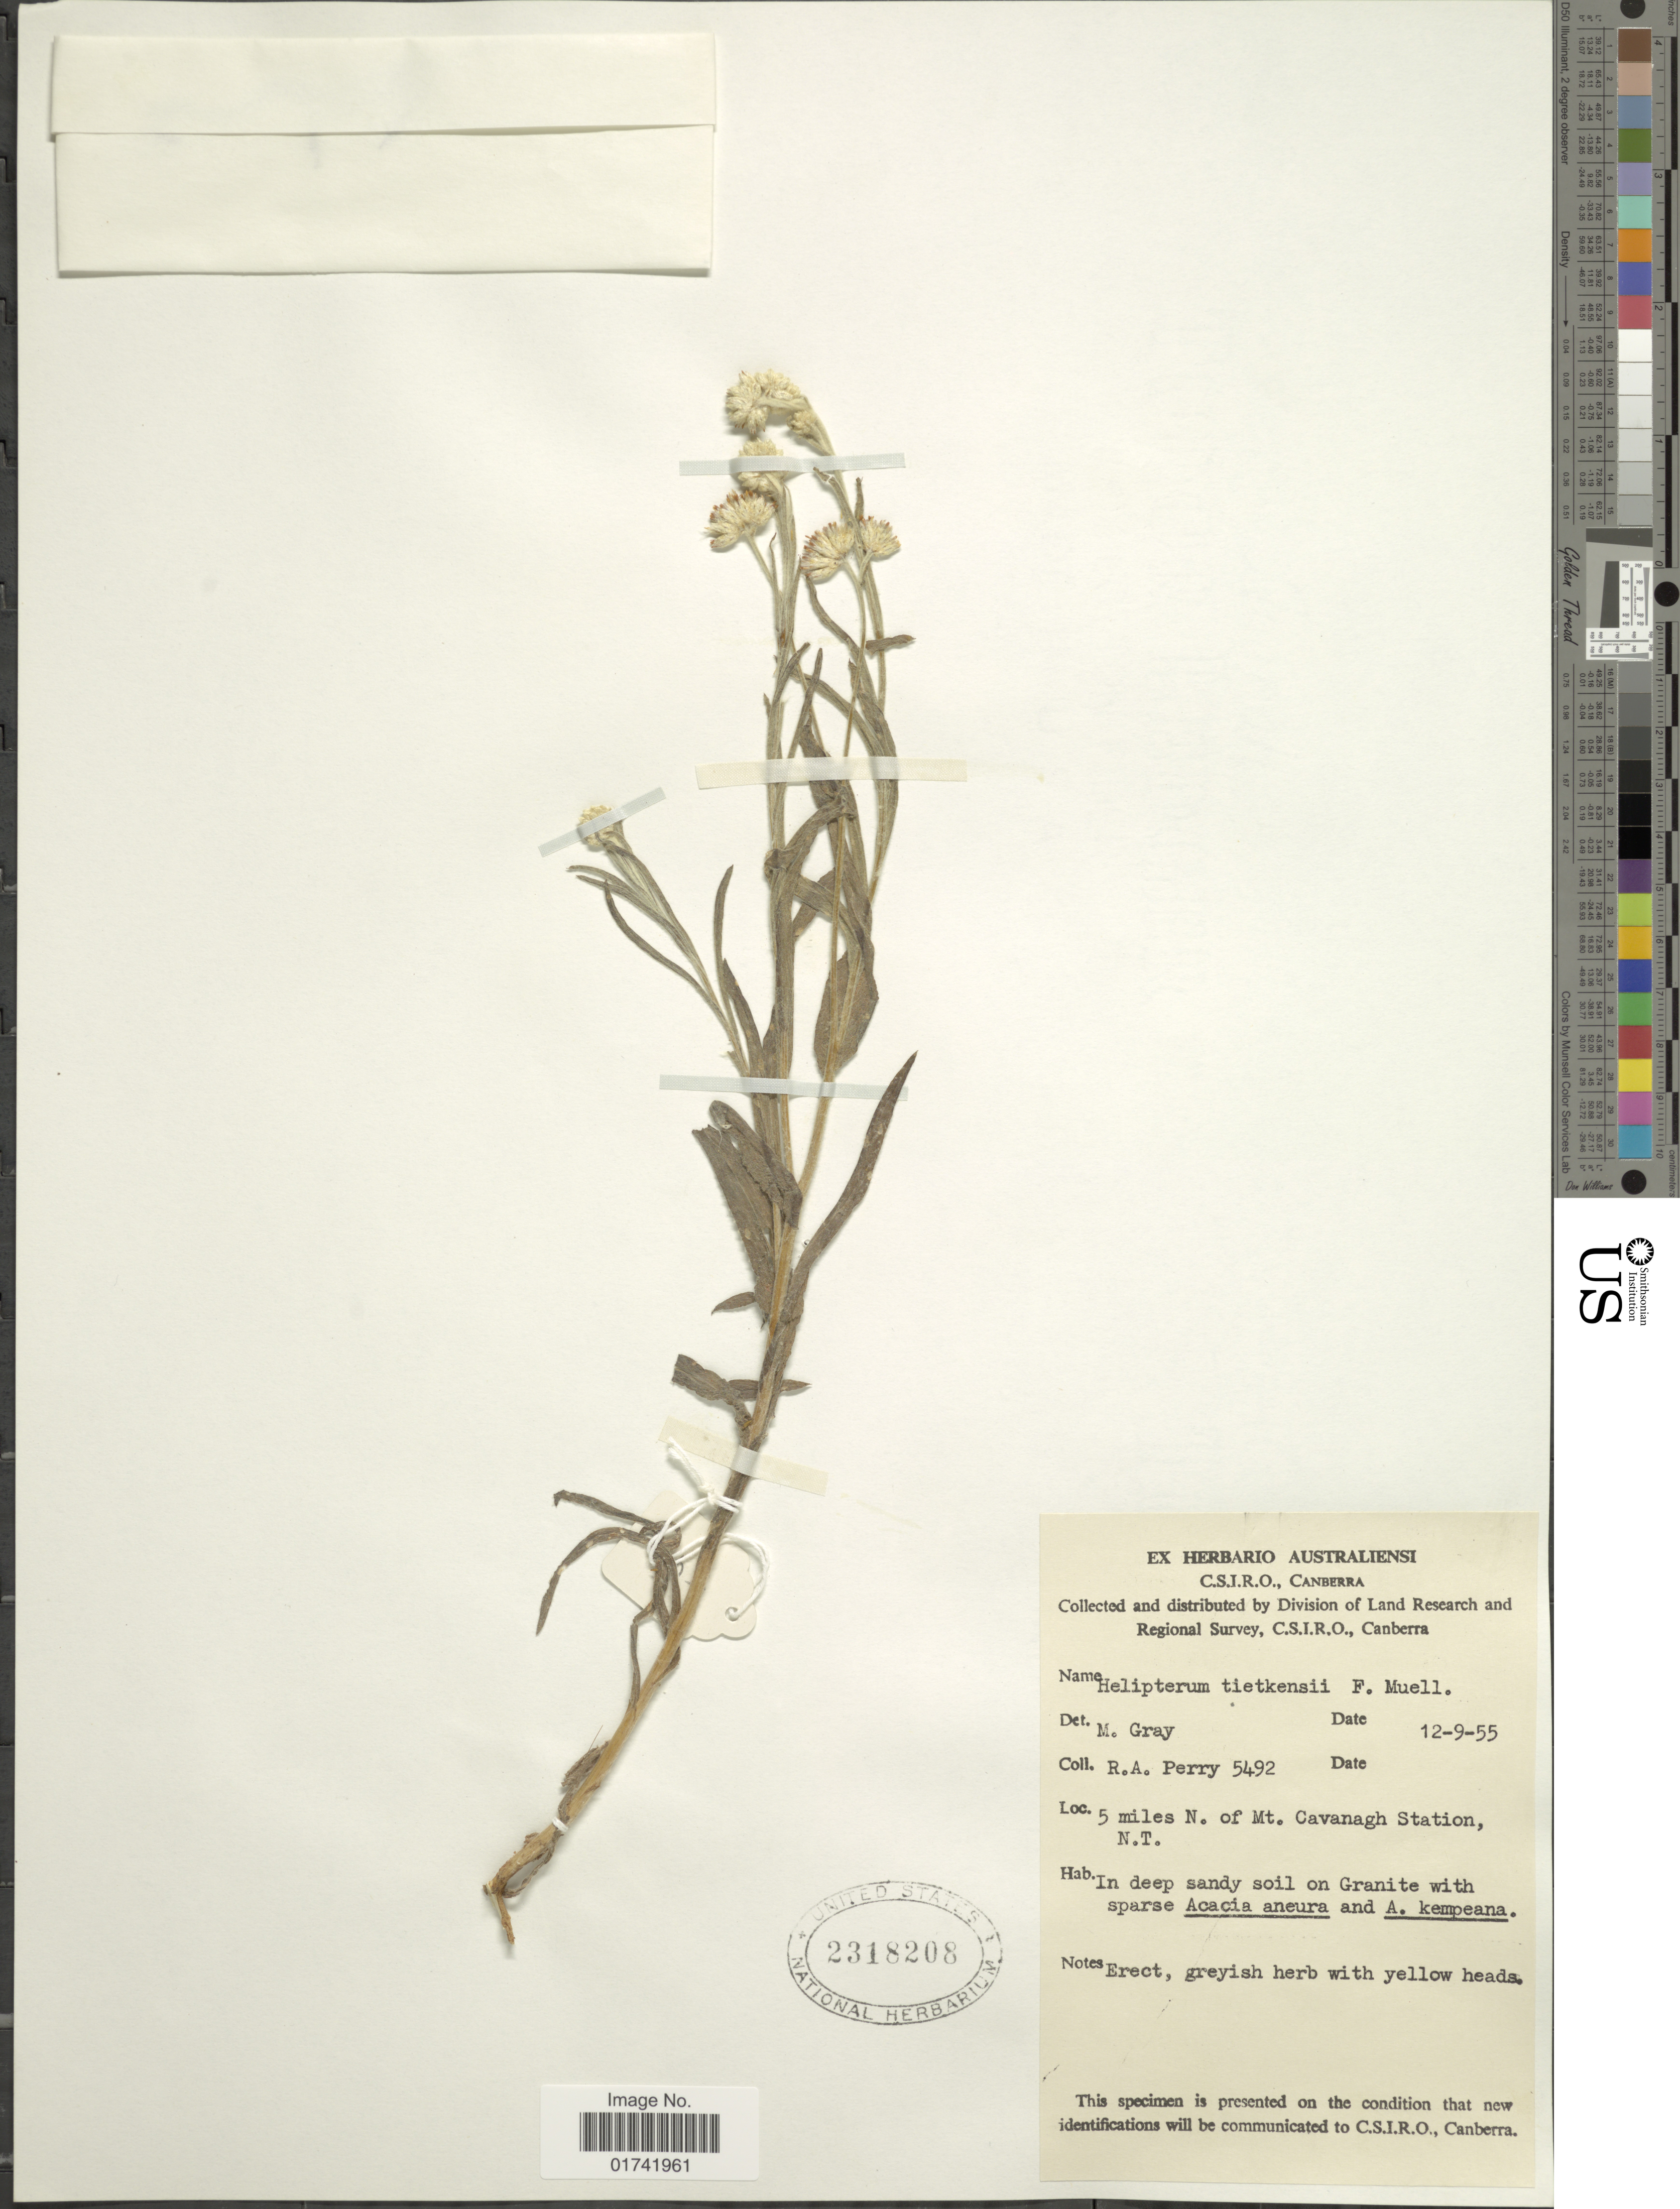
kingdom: Plantae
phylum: Tracheophyta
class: Magnoliopsida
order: Asterales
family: Asteraceae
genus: Rhodanthe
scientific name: Rhodanthe tietkensii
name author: (F. Muell.) Paul G. Wilson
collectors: Perry, R. A.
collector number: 5492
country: Australia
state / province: Northern Territory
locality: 5 miles N. of Mt. Cavanagh Station,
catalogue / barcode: US 2318208